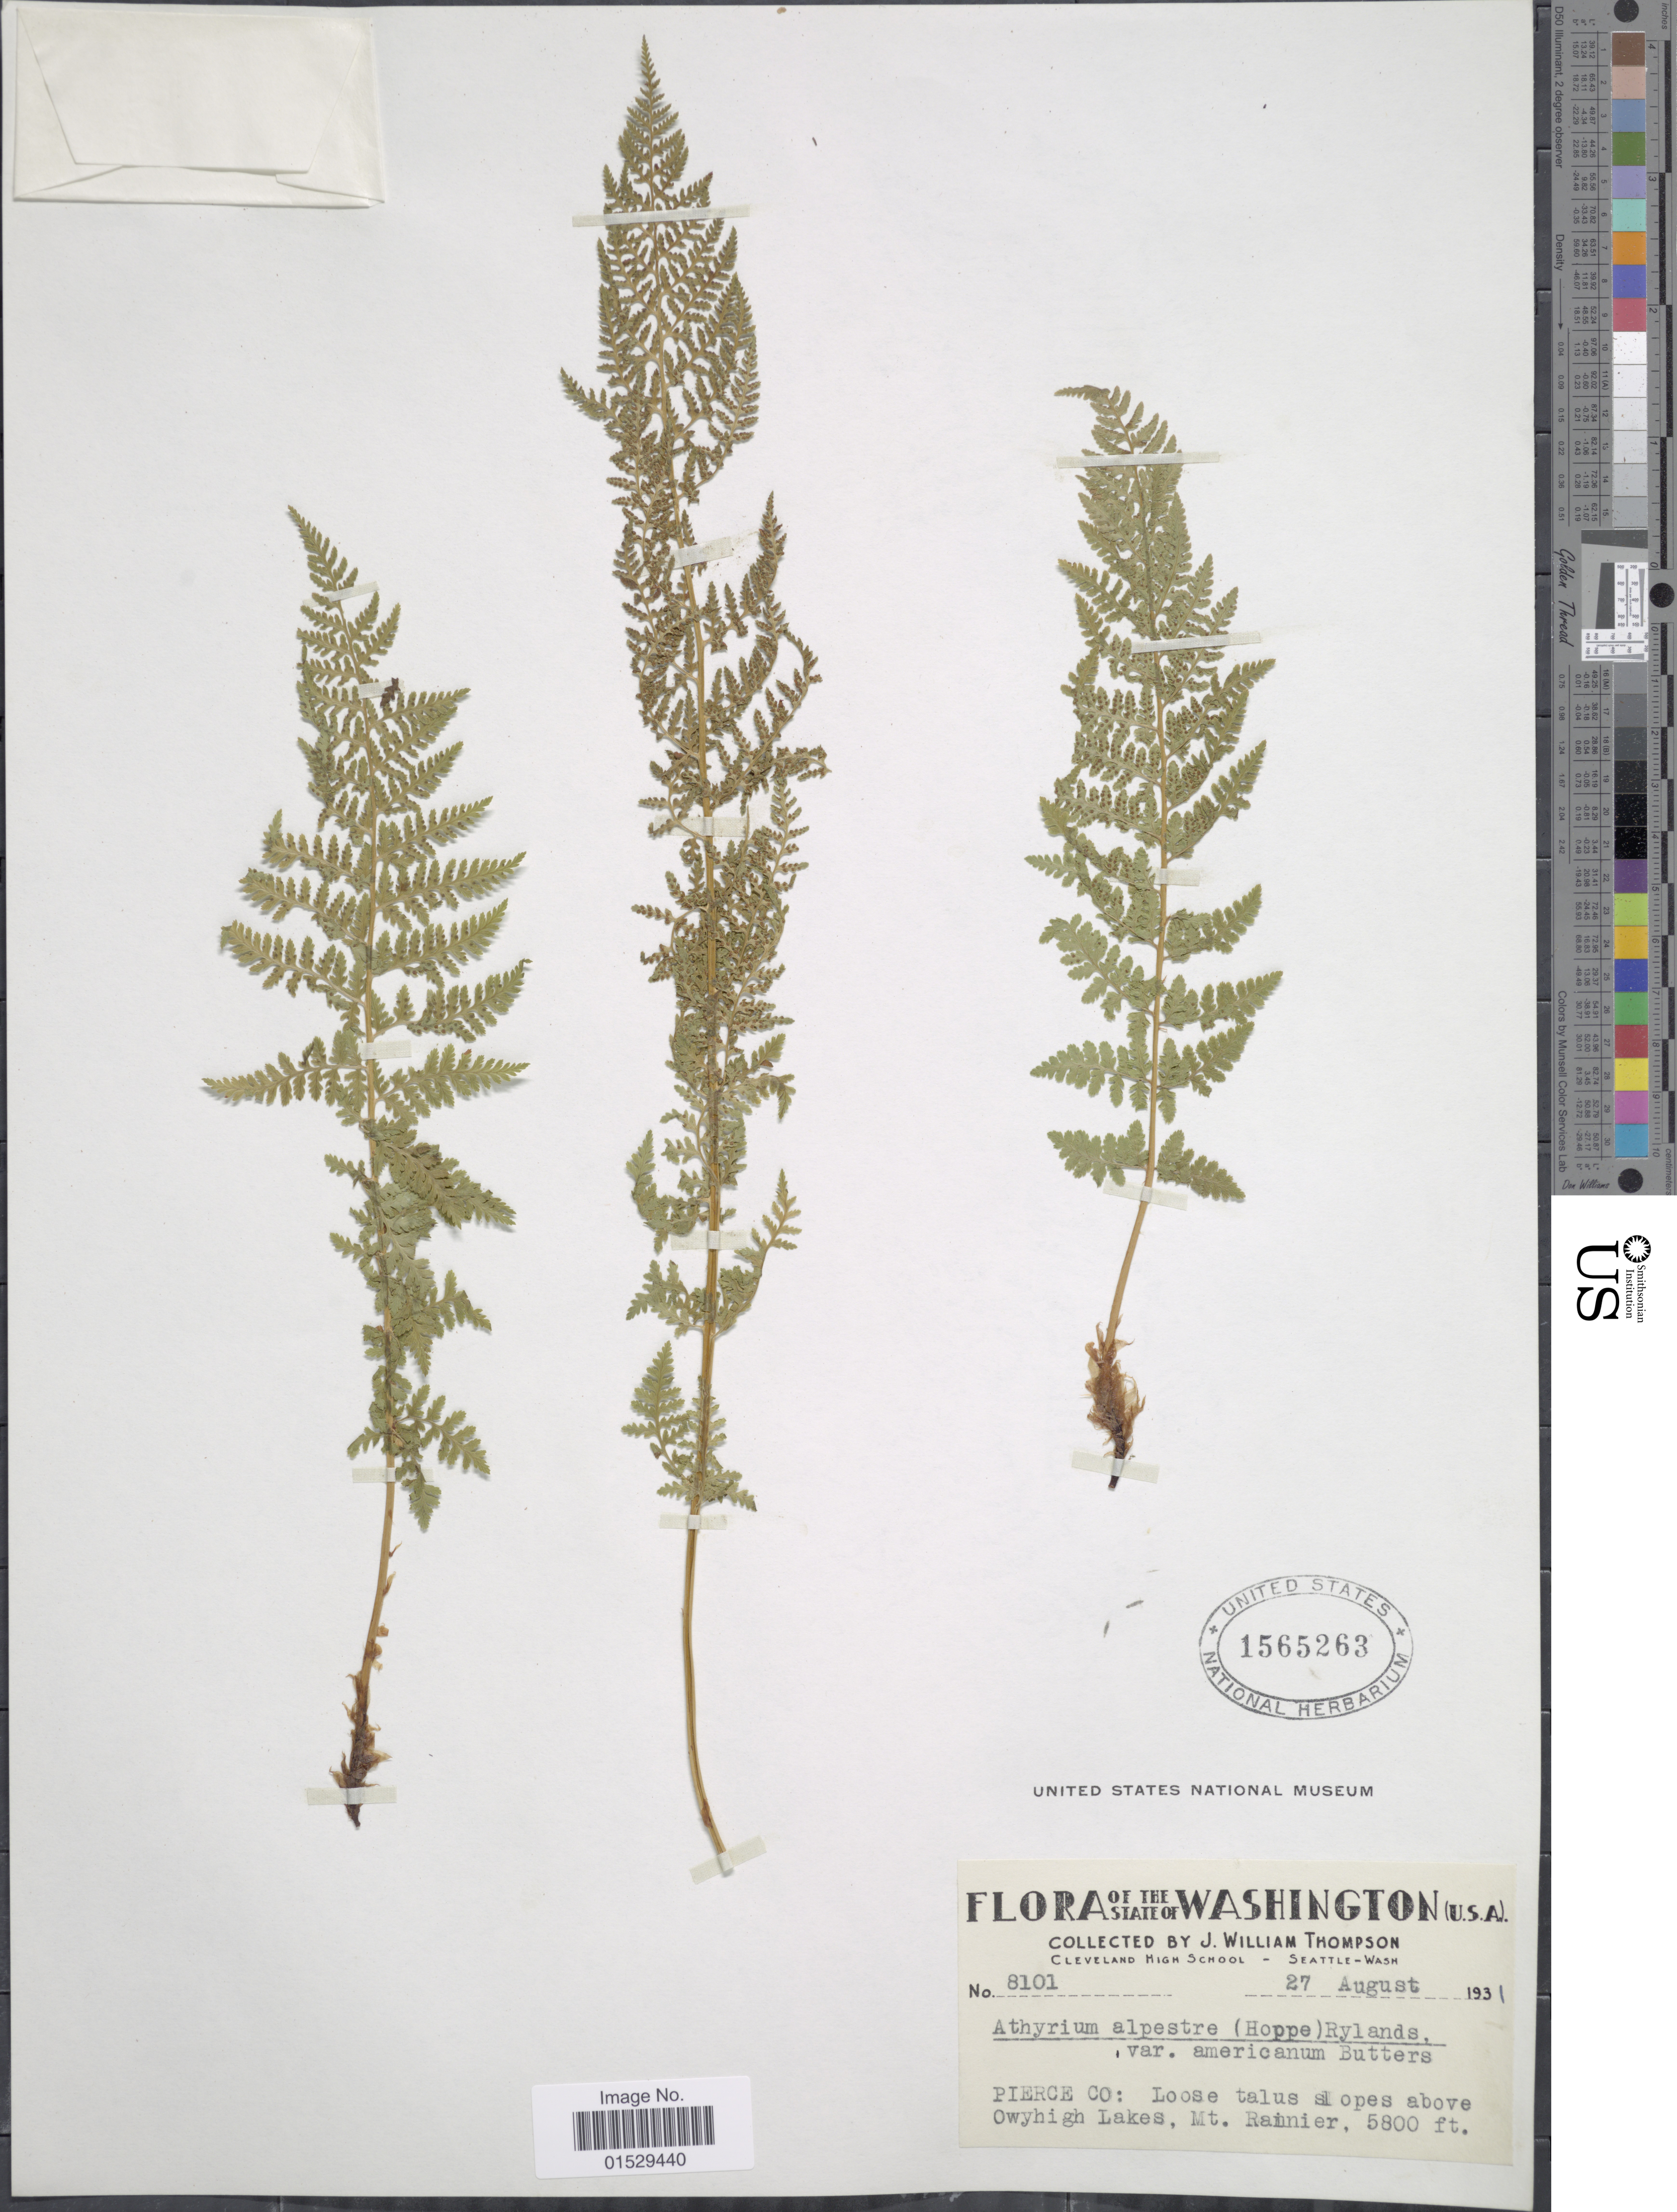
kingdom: Plantae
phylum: Tracheophyta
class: Polypodiopsida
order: Polypodiales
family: Athyriaceae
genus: Athyrium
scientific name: Athyrium distentifolilum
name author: Tausch ex Opiz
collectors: J. W. Thompson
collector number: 8101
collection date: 1931-08-27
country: United States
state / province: Washington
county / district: Pierce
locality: State of Washington (U.S.A.), Pierce Co; Loose talus slopes above Owyhigh Lakes, Mt. Rainier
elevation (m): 1768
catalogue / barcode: US 1565263